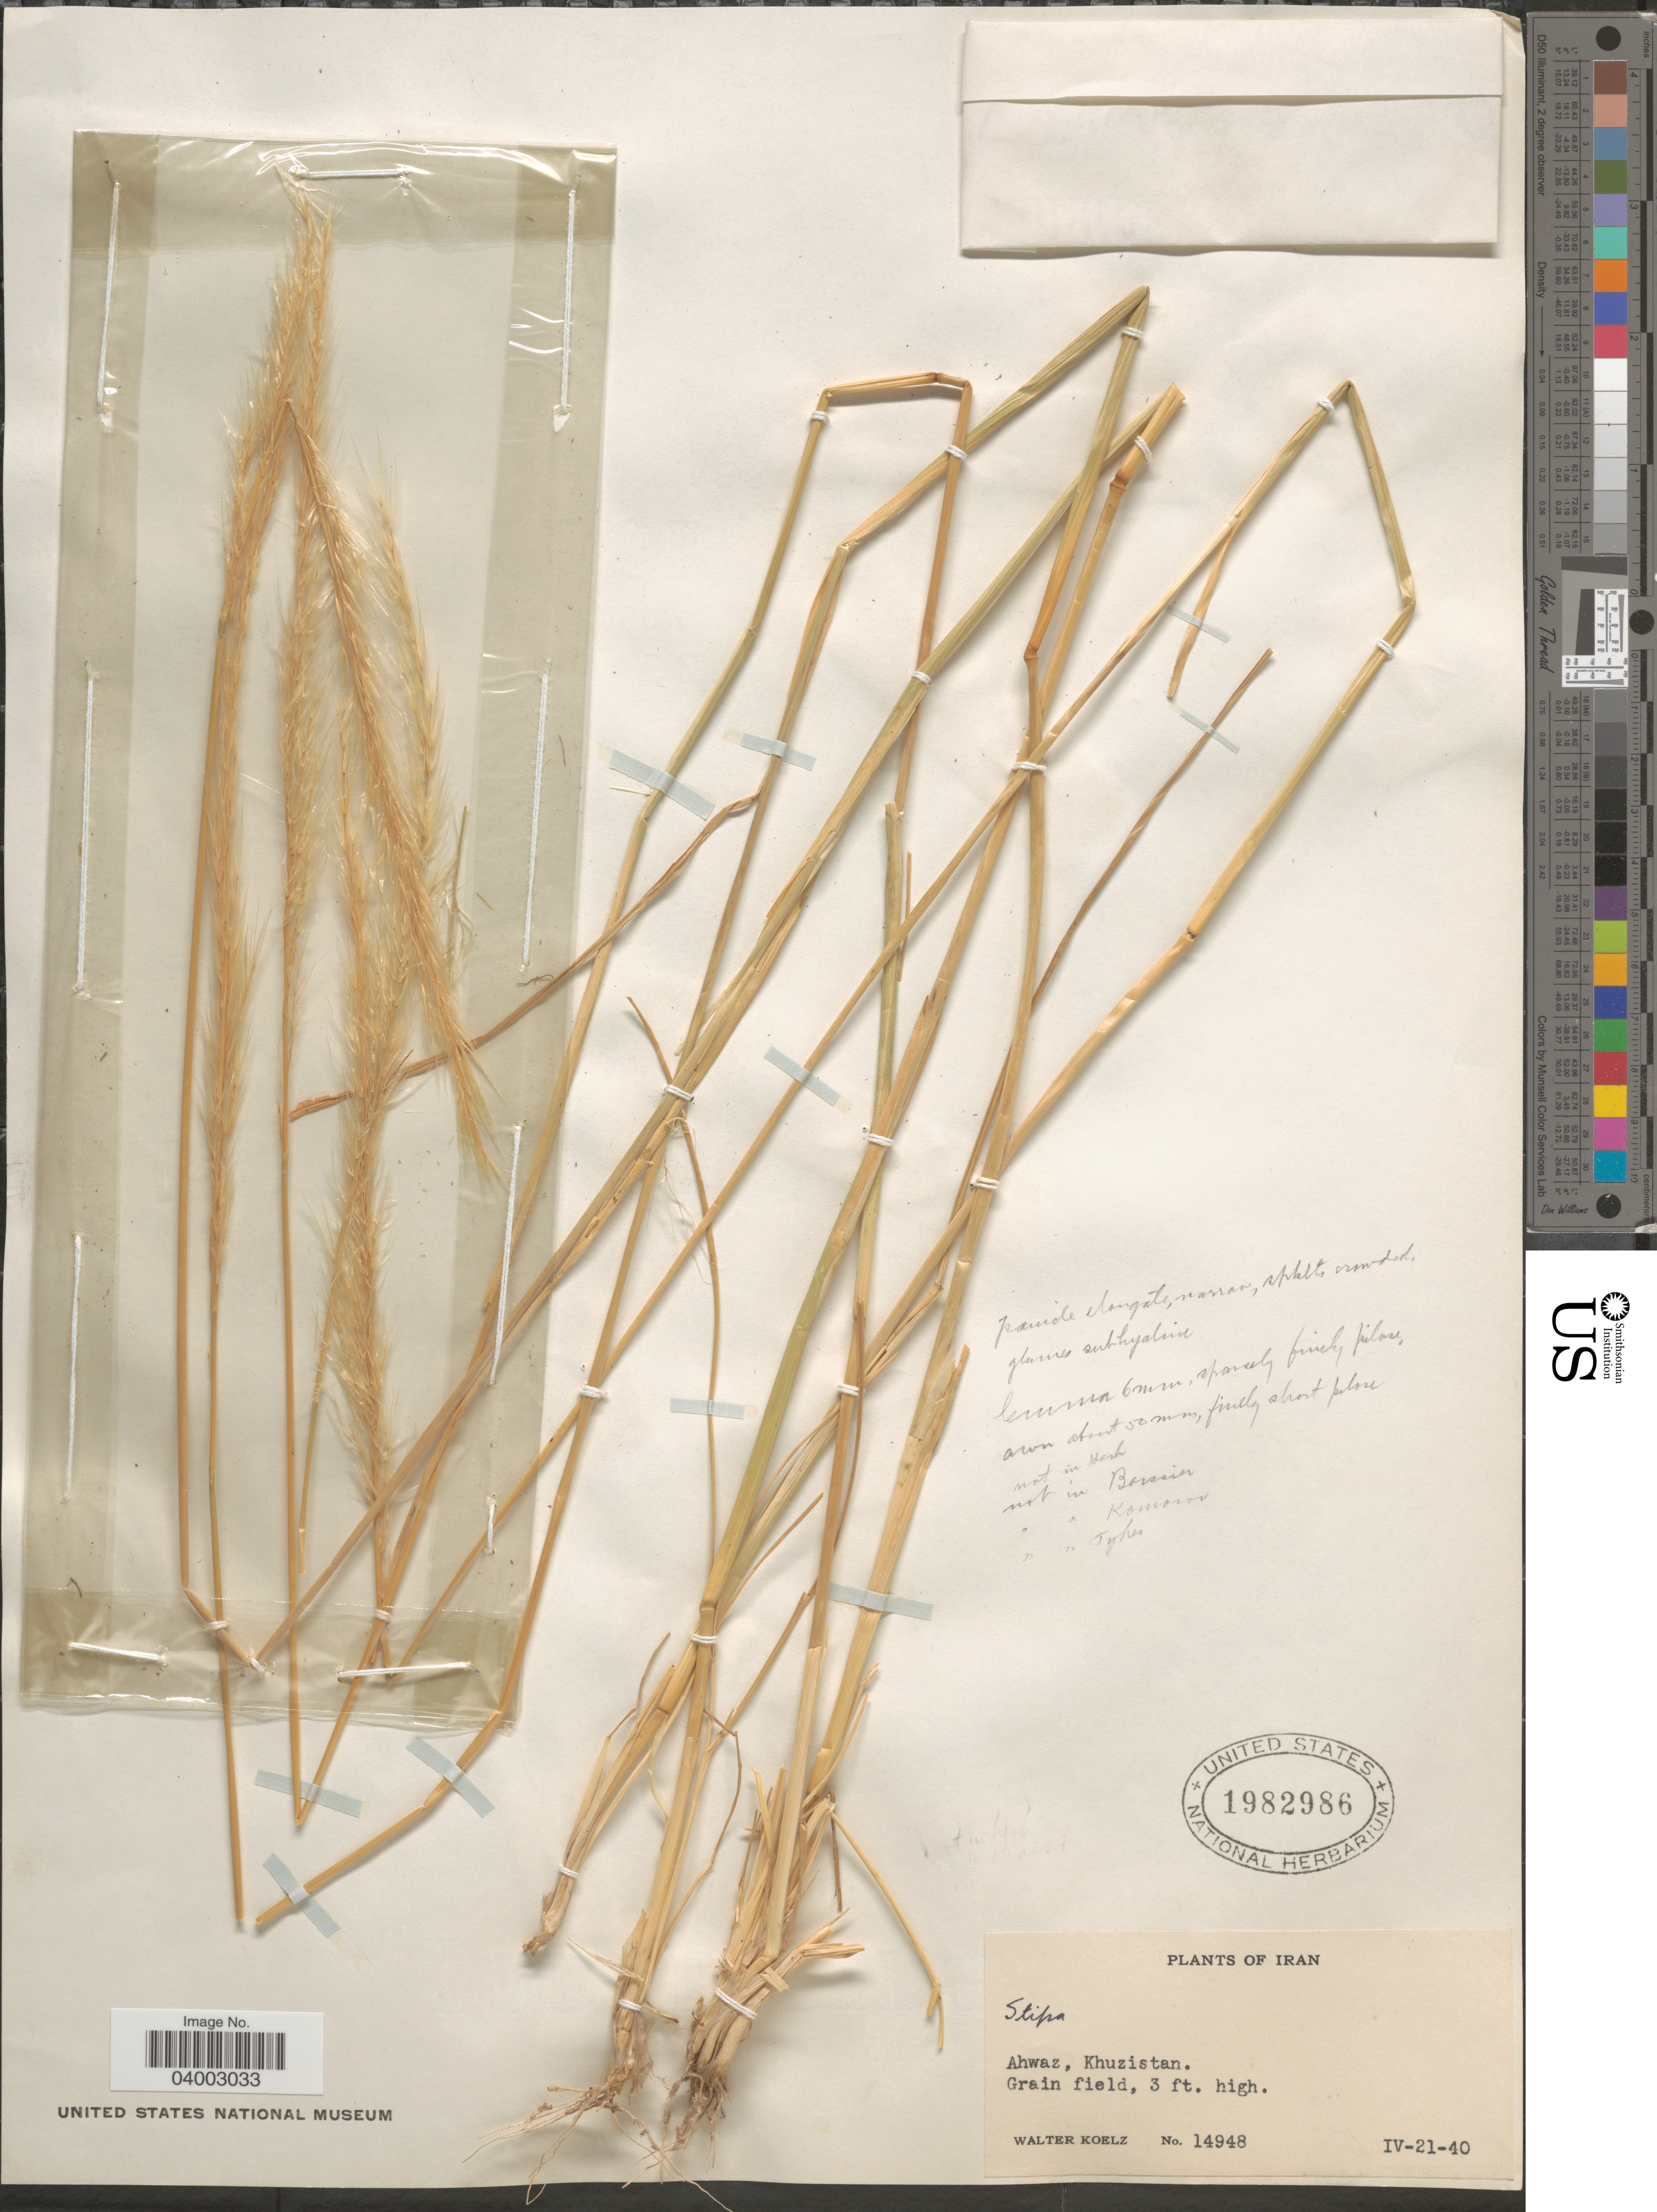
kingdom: Plantae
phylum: Tracheophyta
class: Liliopsida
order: Poales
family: Poaceae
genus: Stipa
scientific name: Stipa sp.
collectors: W. N. Koelz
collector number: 14948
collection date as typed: Transcribed d/m/y: 21/4/40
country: Iran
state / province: Khuzestan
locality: Ahwaz, Khuzistan. Grain field.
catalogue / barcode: US 1982986